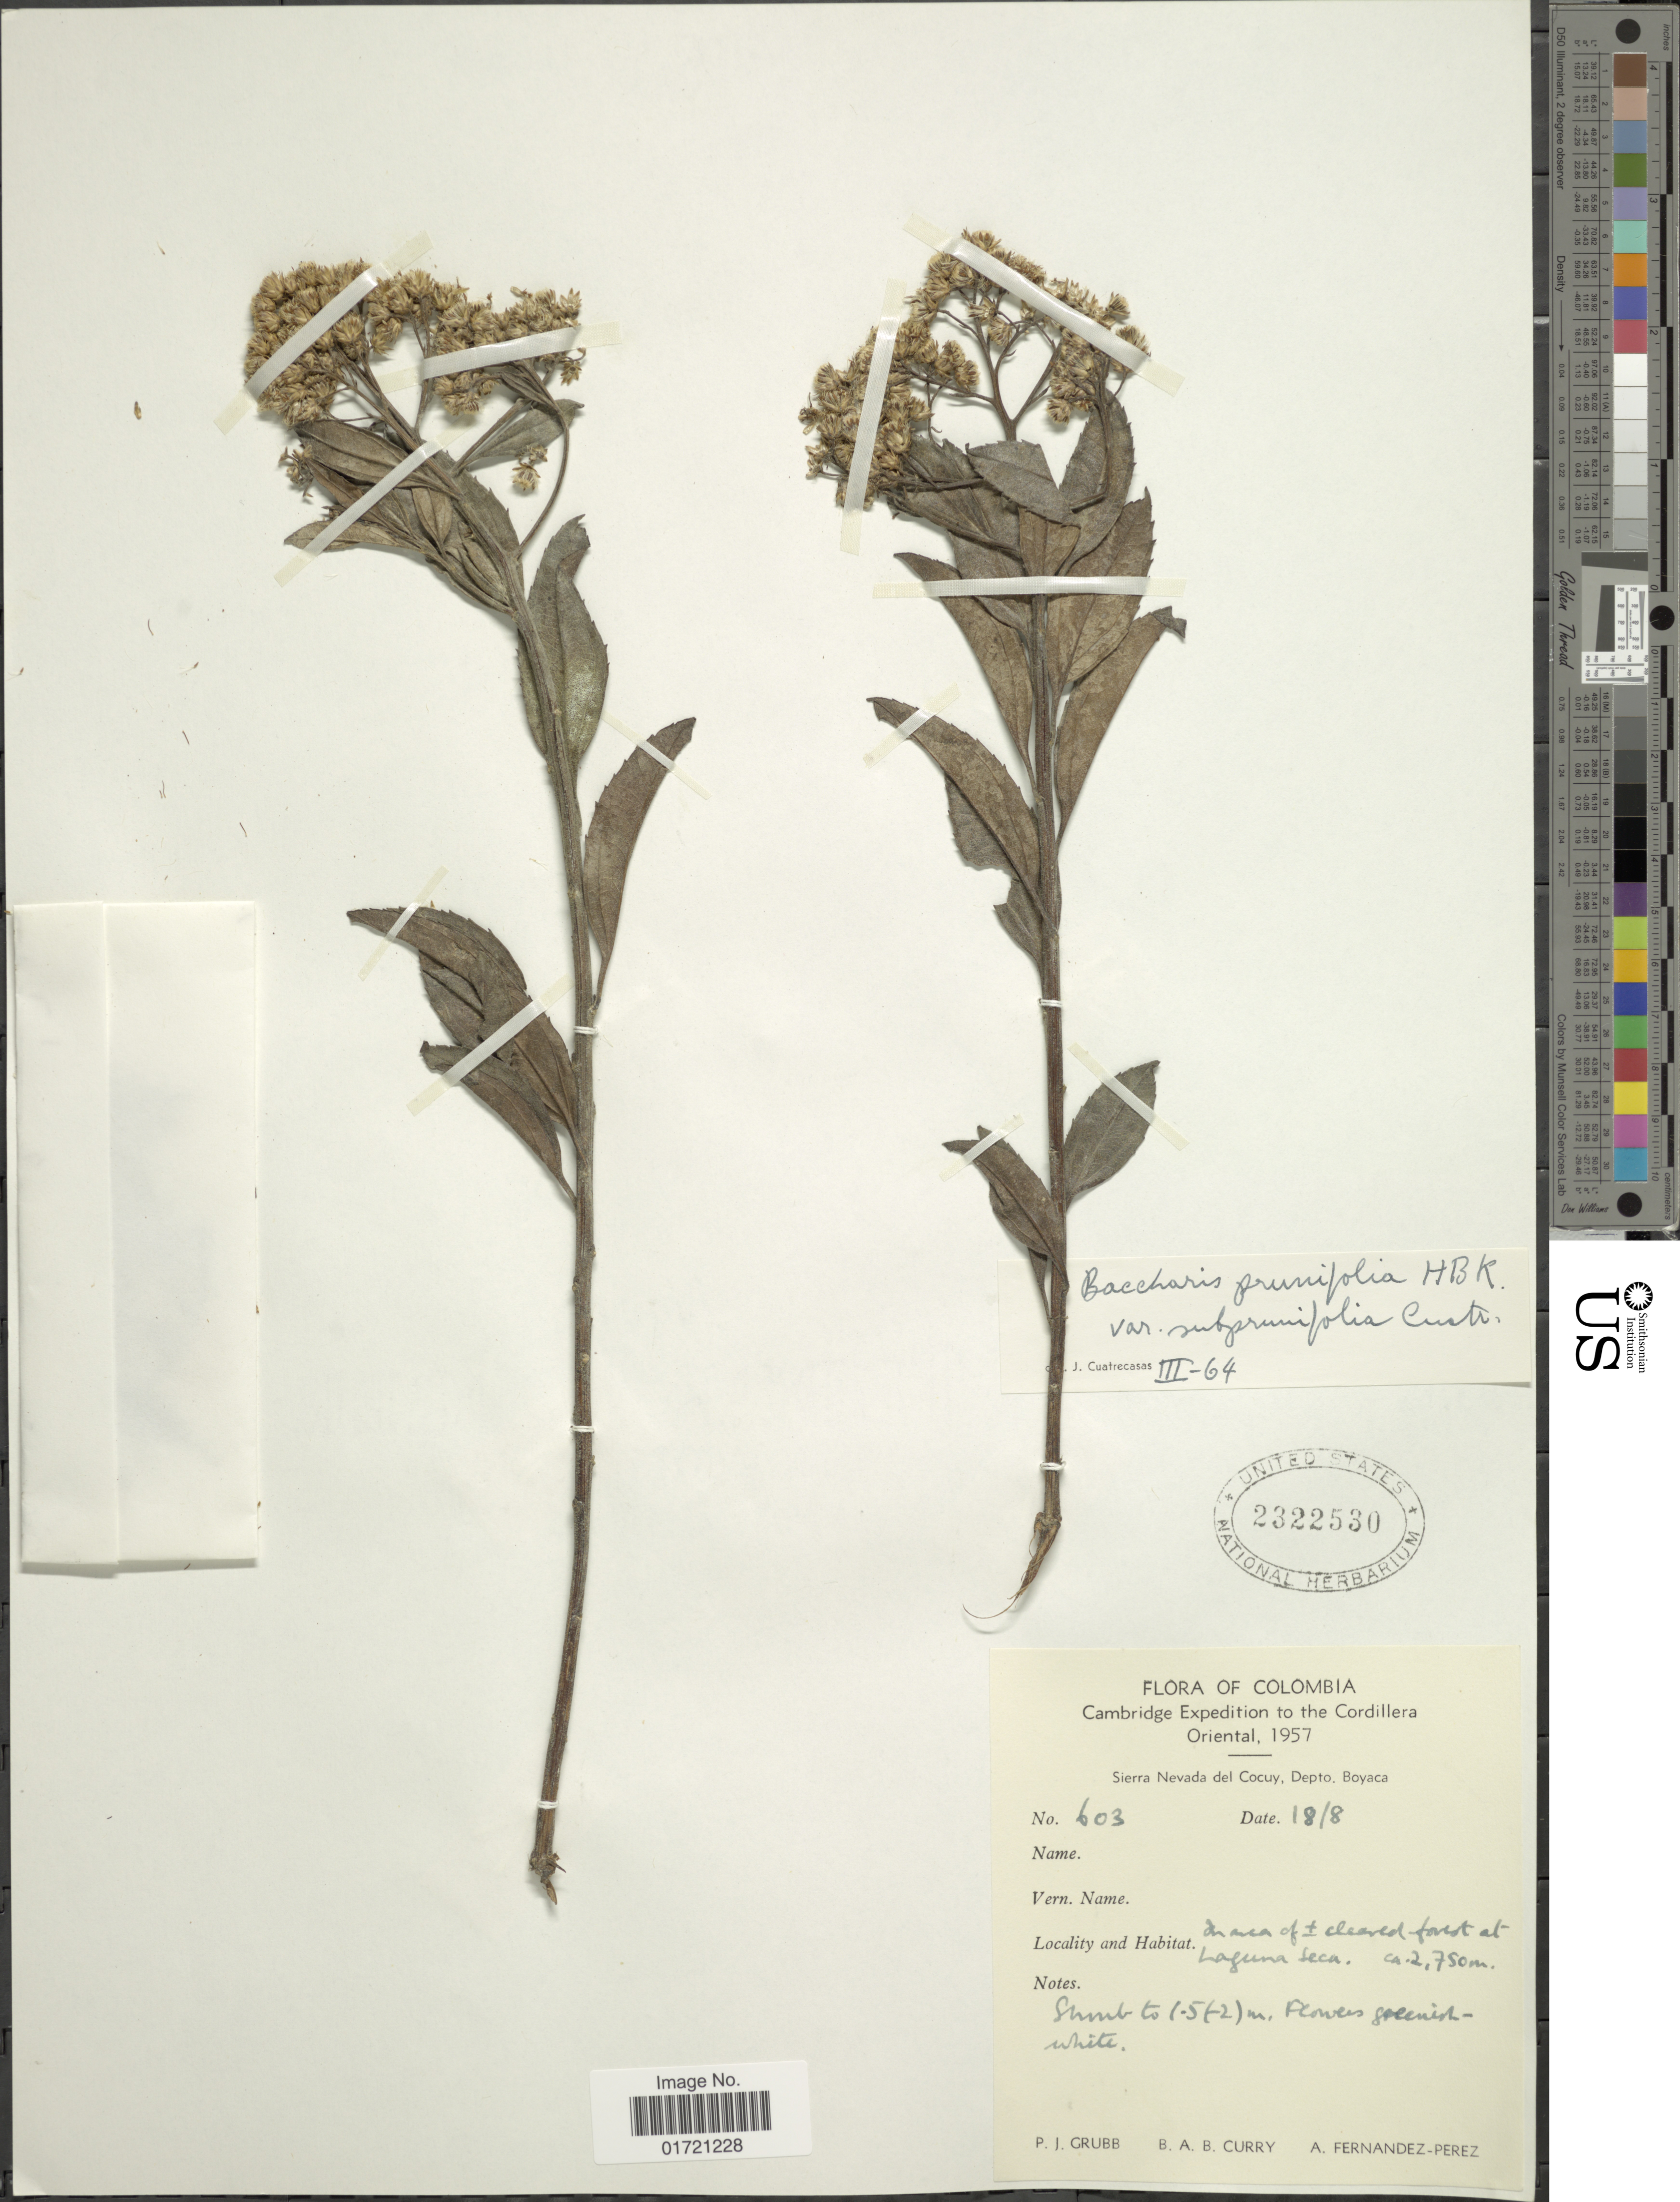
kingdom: Plantae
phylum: Tracheophyta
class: Magnoliopsida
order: Asterales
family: Asteraceae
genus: Baccharis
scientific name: Baccharis prunifolia var. subprunifolia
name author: Cuatrec.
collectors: P. J. Grubb, B. Curry & A. Fernández-Pérez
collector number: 603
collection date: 1957-08-18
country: Colombia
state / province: Boyacá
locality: Cambridge, to the Cordillera Oriental. Sierra Nevada del Cocuy, Depto. Boyaca. In area of ± cleared forest at Laguna Seca.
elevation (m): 2750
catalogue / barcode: US 2322530